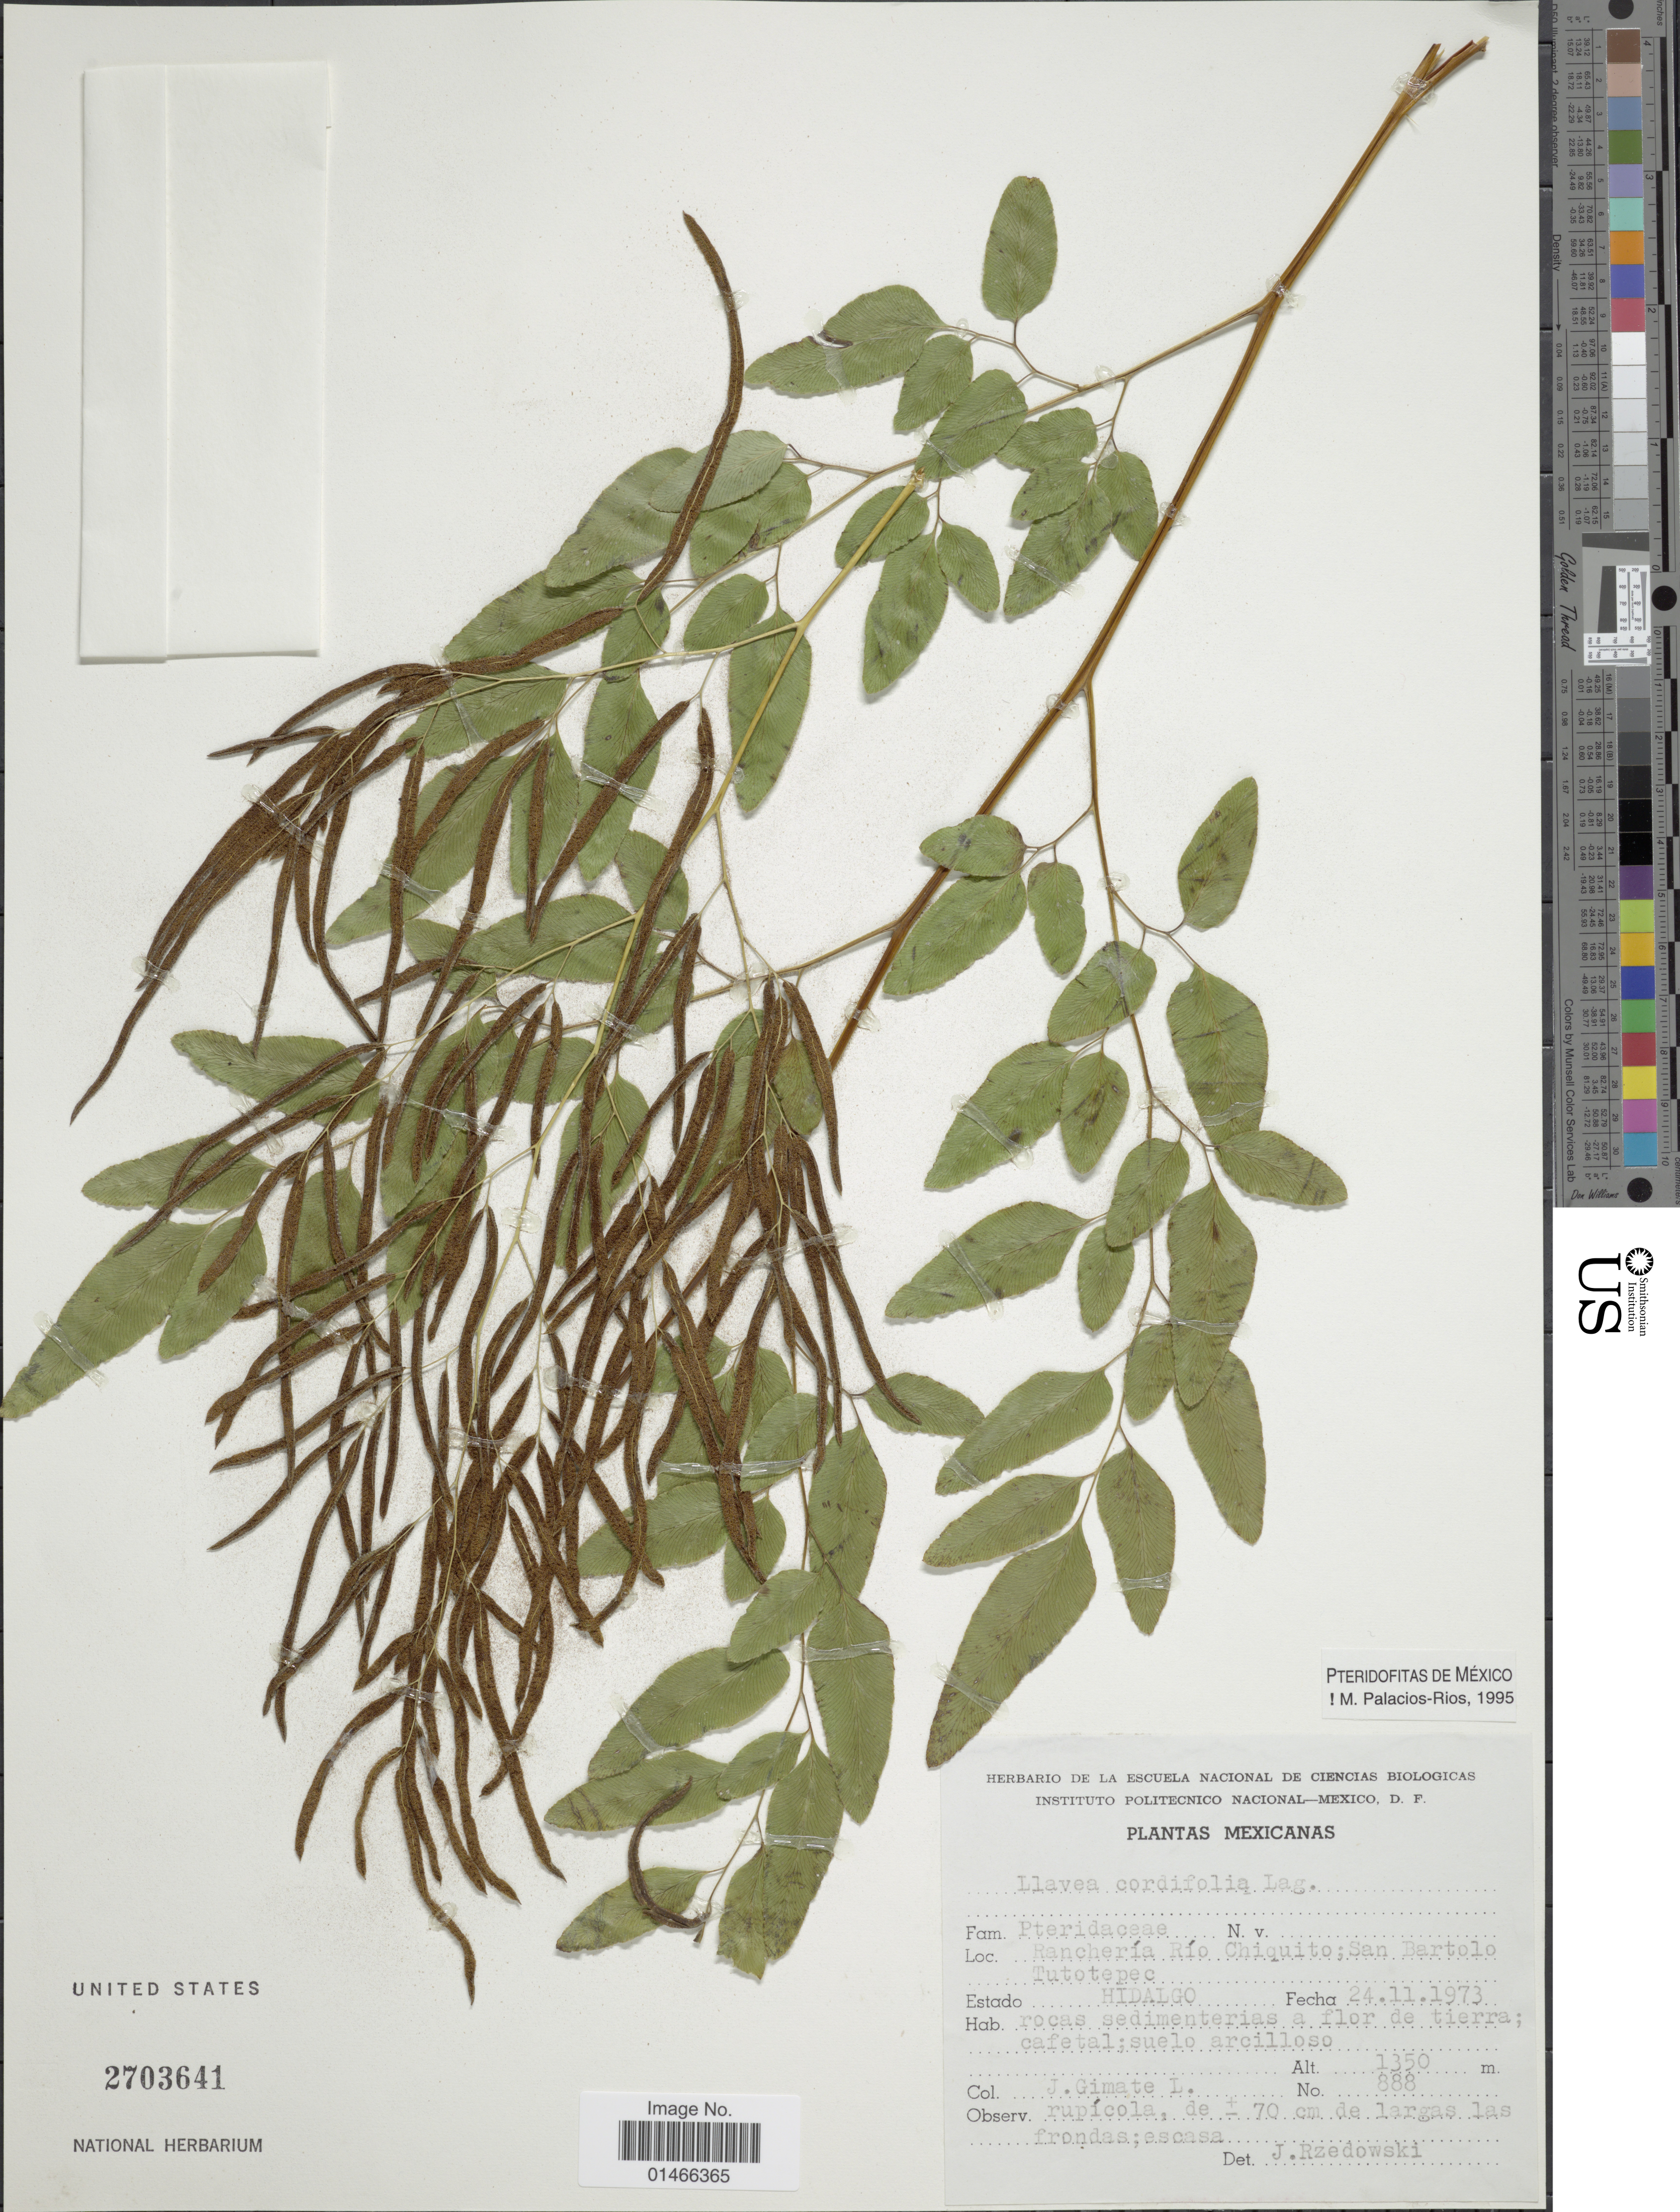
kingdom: Plantae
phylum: Tracheophyta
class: Polypodiopsida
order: Polypodiales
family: Pteridaceae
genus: Llavea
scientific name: Llavea cordifolia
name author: Lag.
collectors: J. Gimate L.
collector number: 888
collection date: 1973-11-24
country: Mexico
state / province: Hidalgo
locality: Rancheria Rio Chiquito; San Bartolo Tutotepec.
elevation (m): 1350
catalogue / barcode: US 2703641